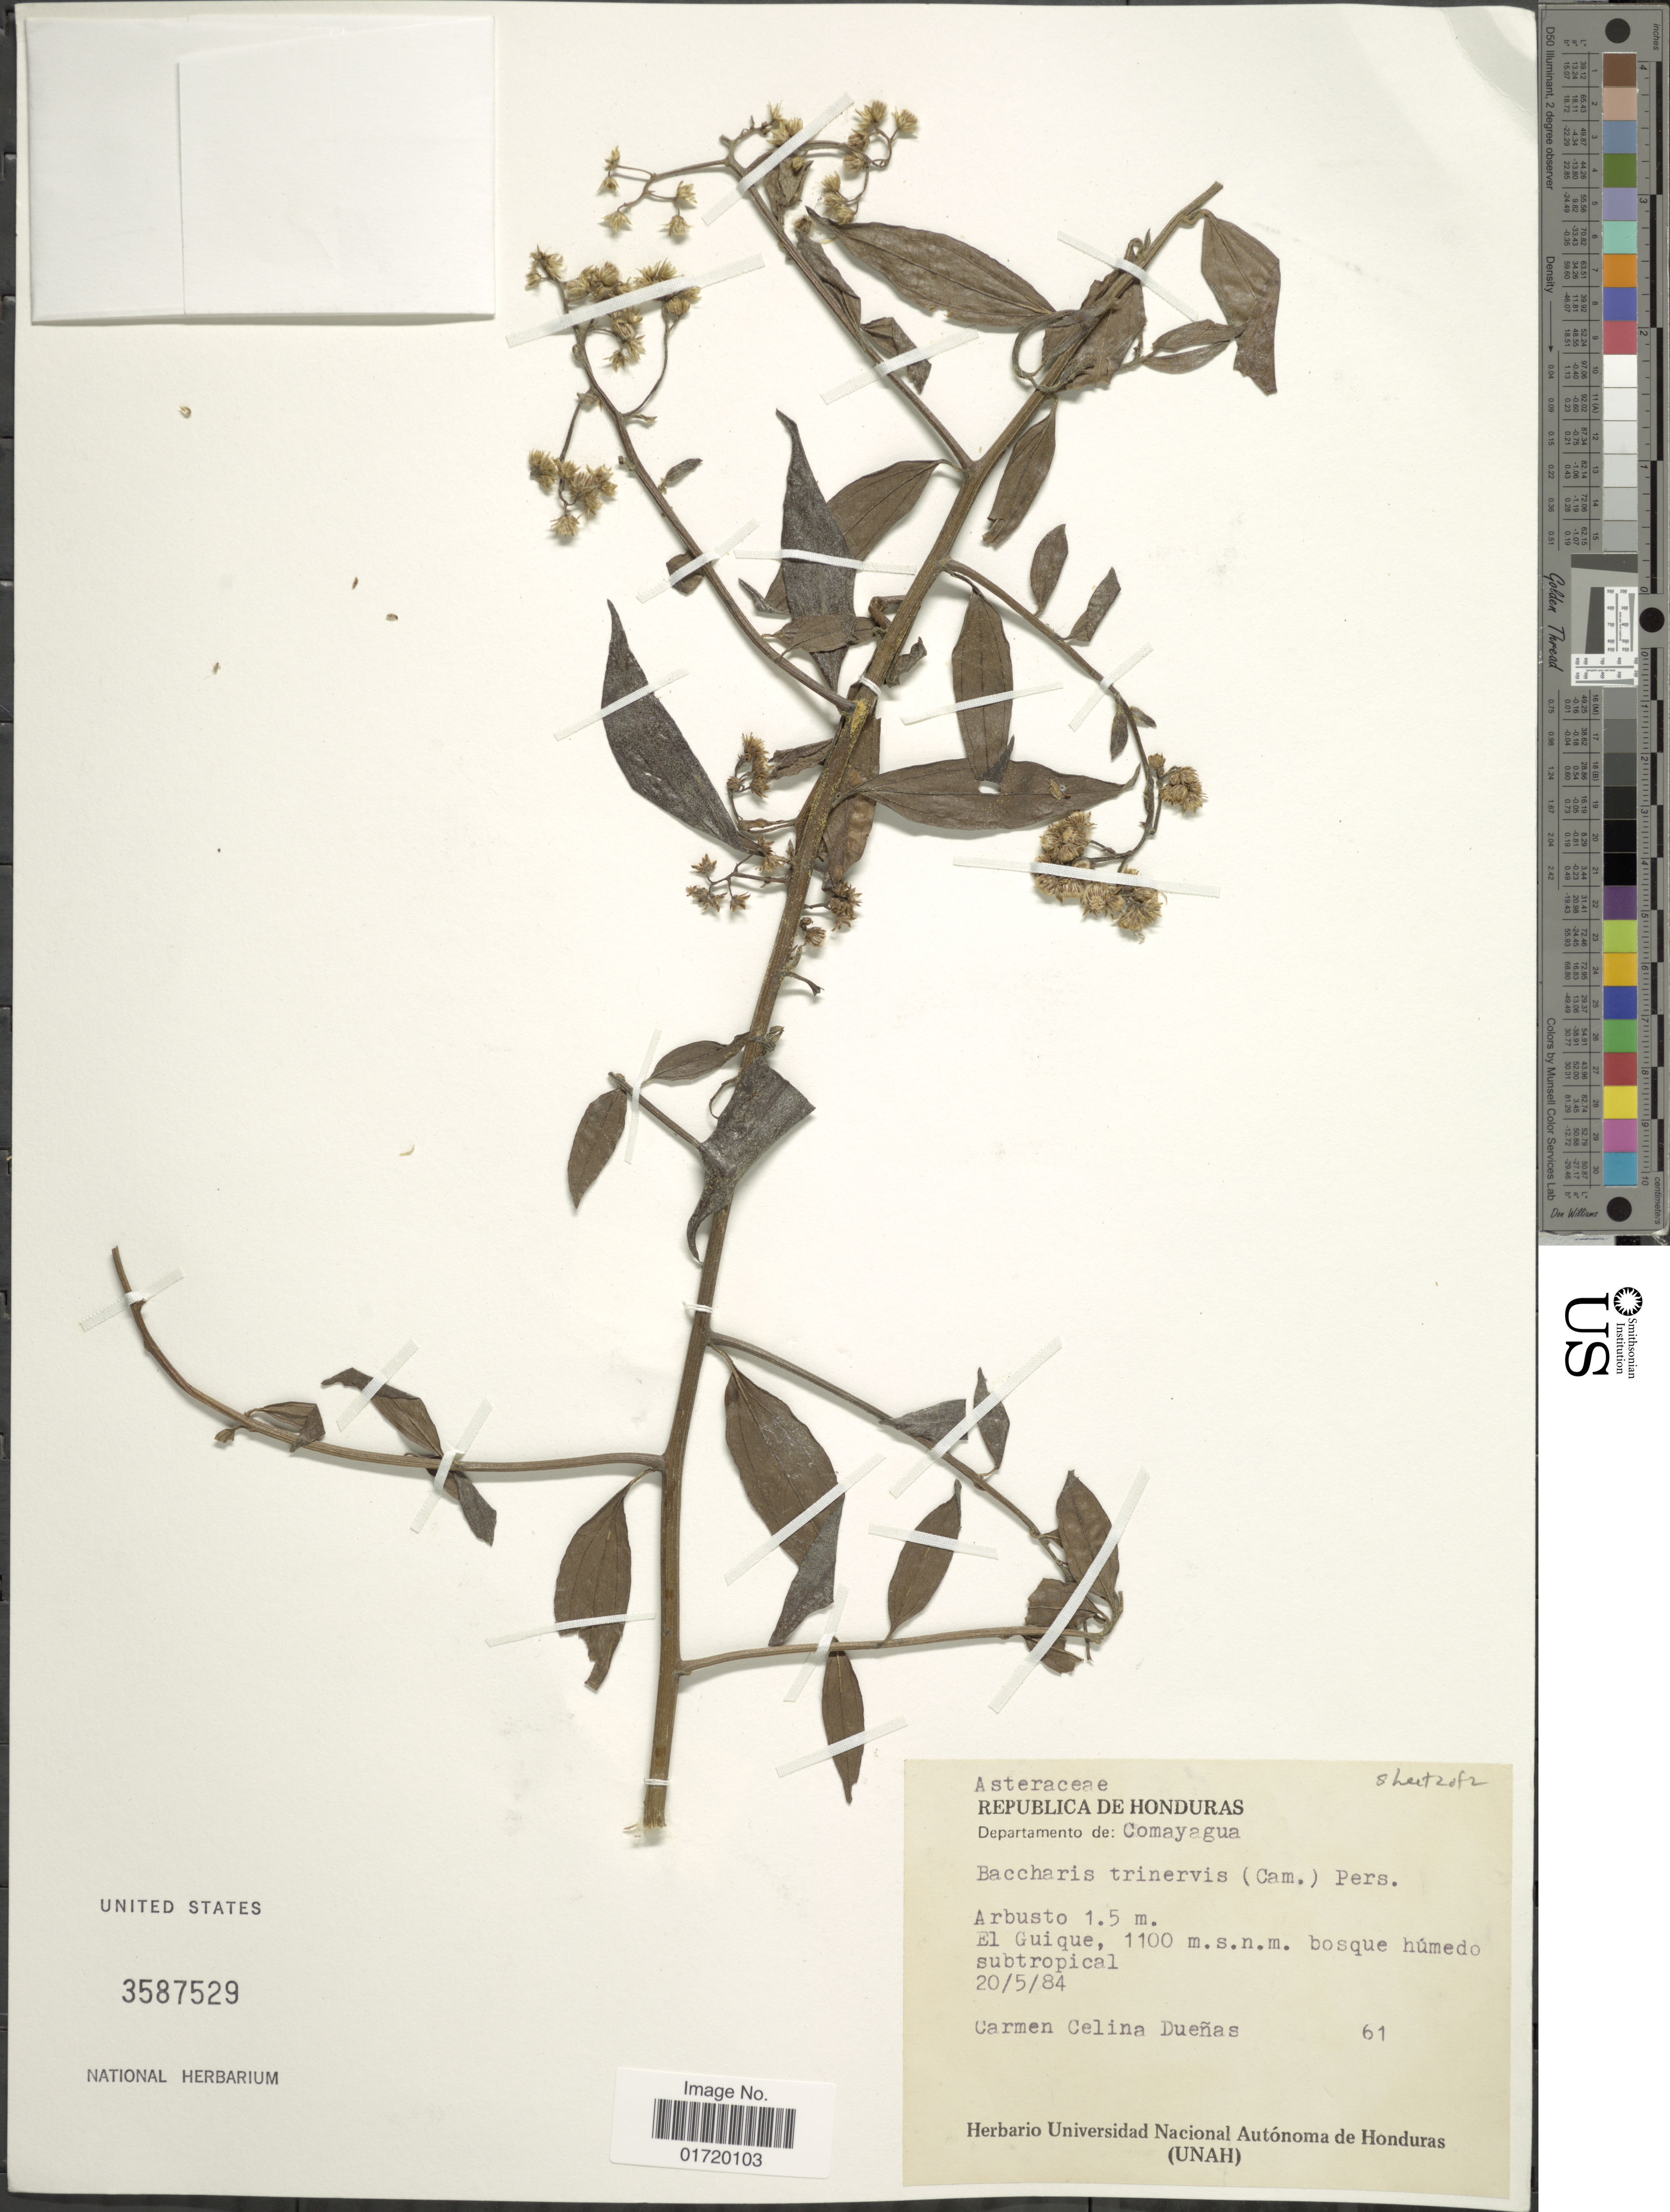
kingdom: Plantae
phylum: Tracheophyta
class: Magnoliopsida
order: Asterales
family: Asteraceae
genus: Baccharis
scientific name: Baccharis trinervis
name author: (Lam.) Pers.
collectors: C. Dueñas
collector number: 61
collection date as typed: Transcribed d/m/y: 20/5/84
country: Honduras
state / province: Comayagua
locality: Republica de Honduras, El Guique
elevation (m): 1100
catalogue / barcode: US 3587529